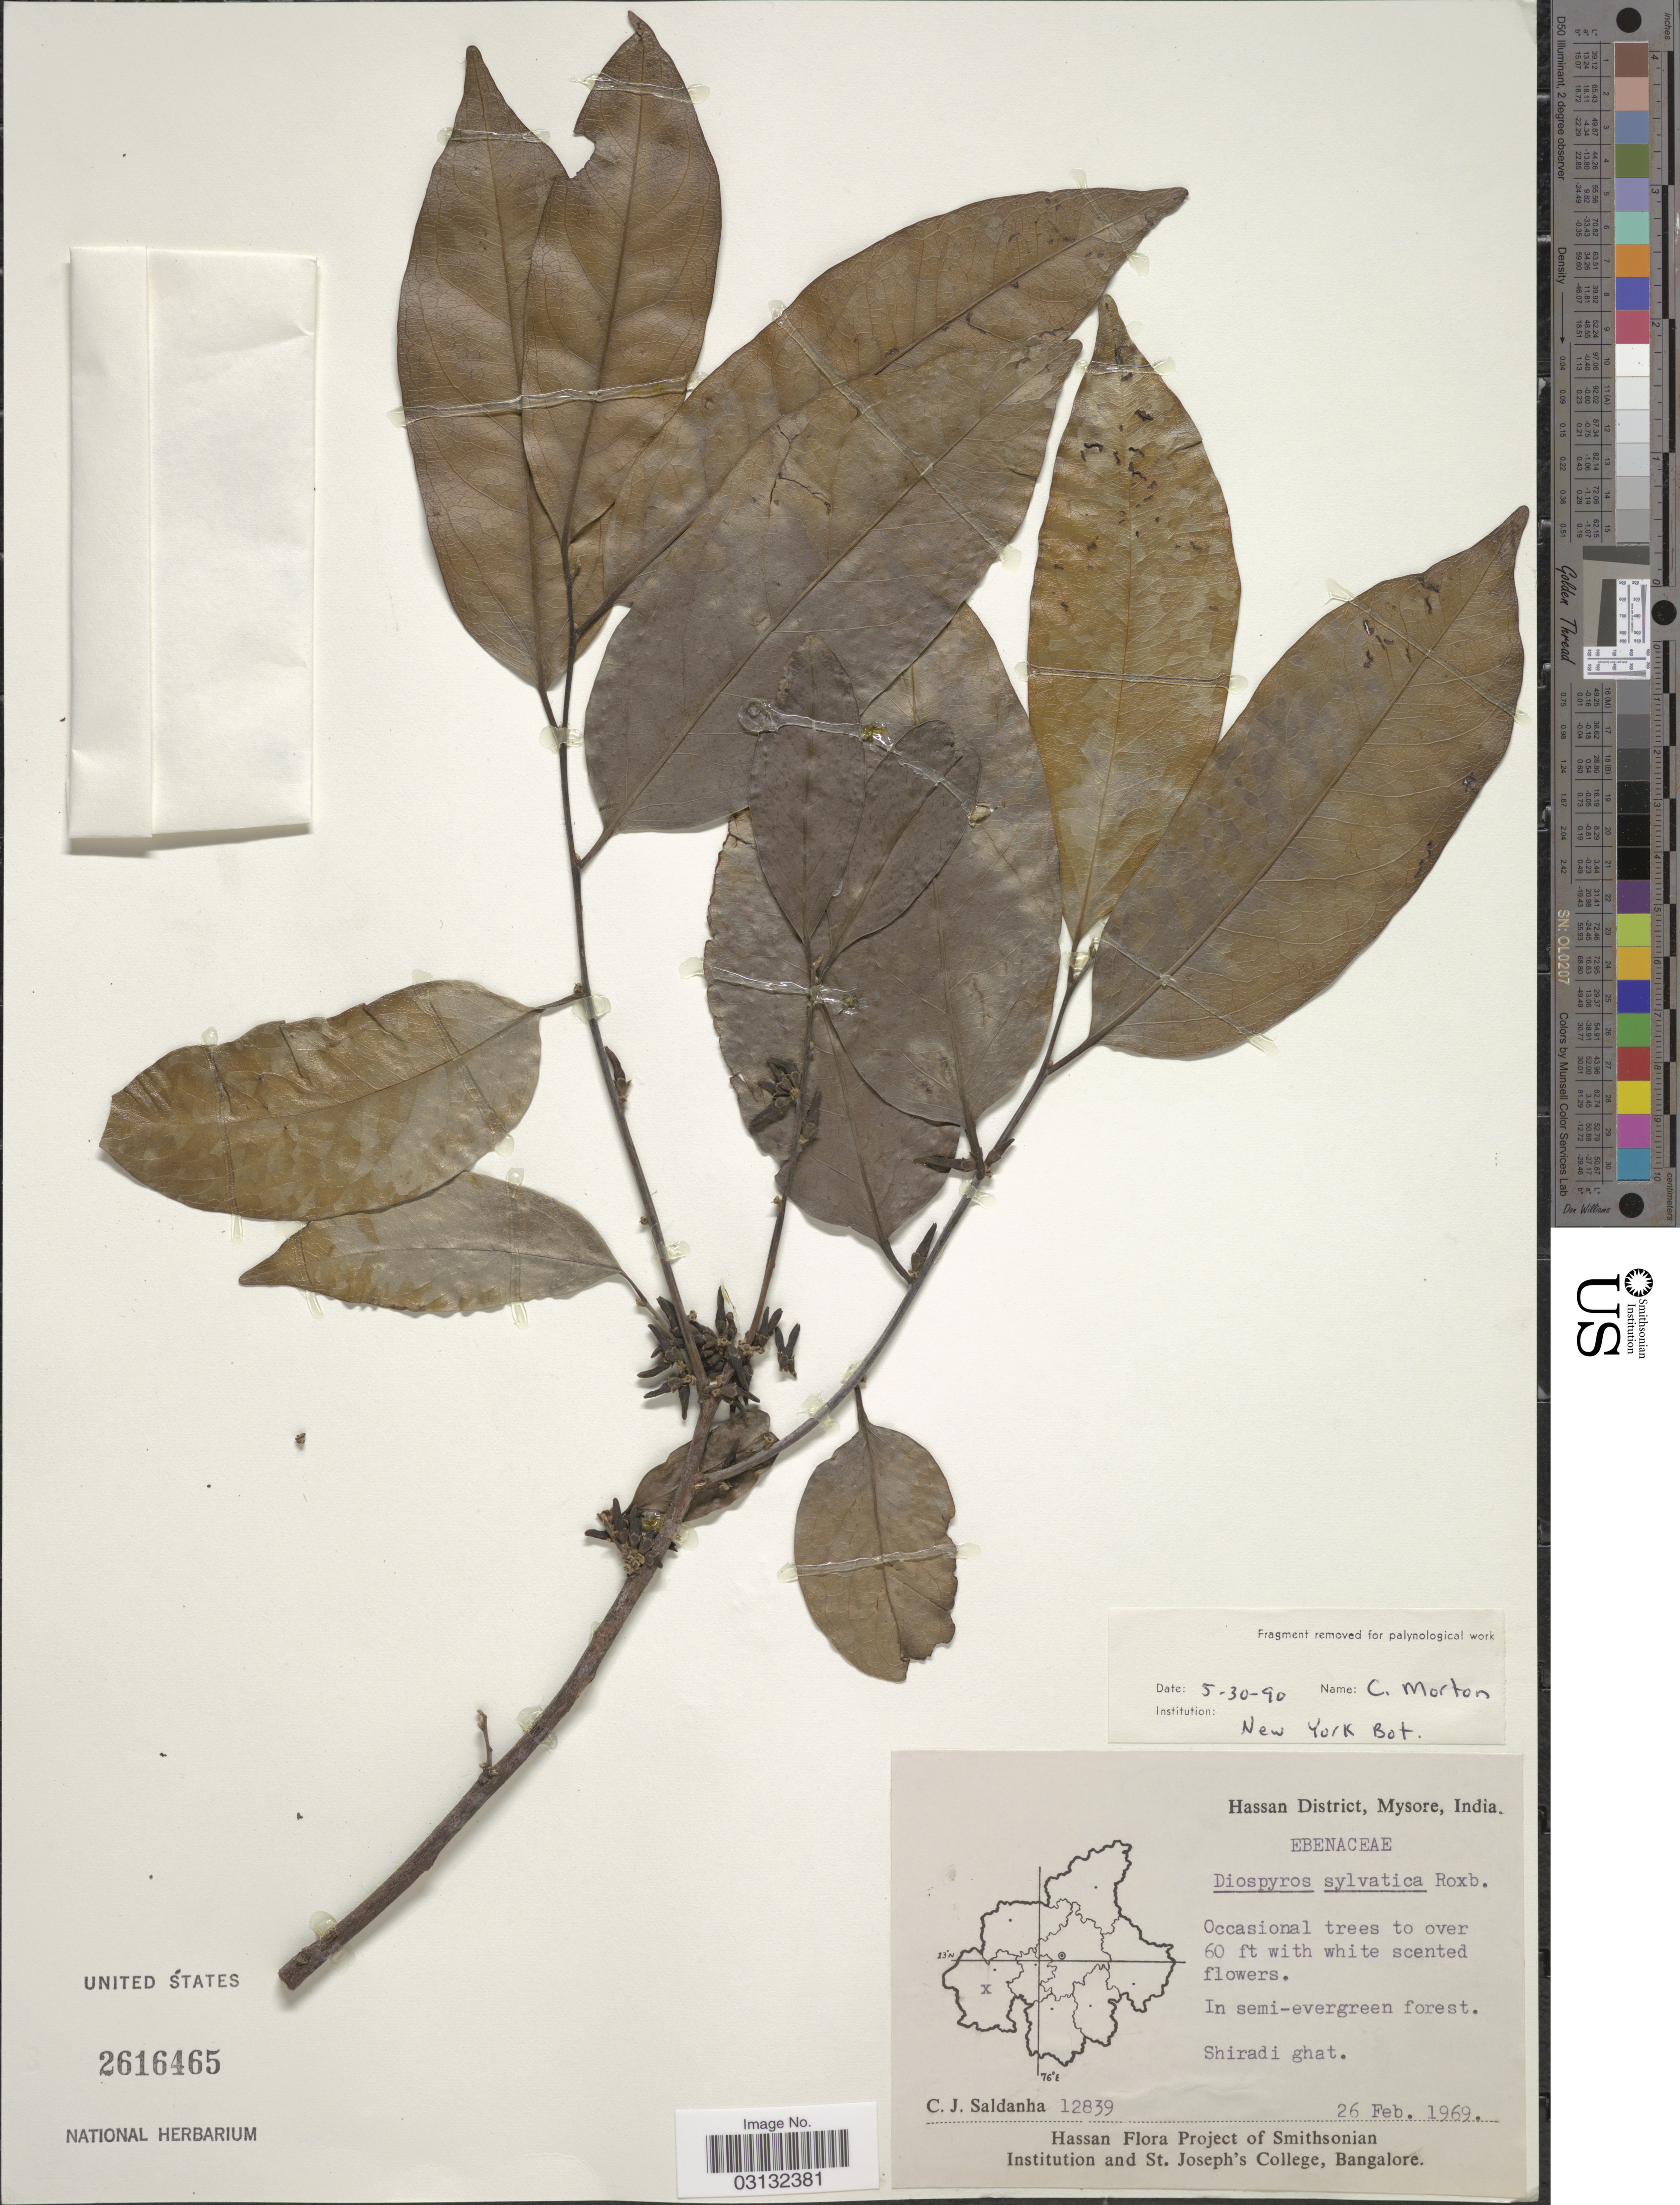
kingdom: Plantae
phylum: Tracheophyta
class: Magnoliopsida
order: Ericales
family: Ebenaceae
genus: Diospyros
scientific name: Diospyros sylvatica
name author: Roxb.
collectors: C. J. Saldanha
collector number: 12839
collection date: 1969-02-26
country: India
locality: Hassan District, Mysore. Shiradi ghat.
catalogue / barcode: US 2616465